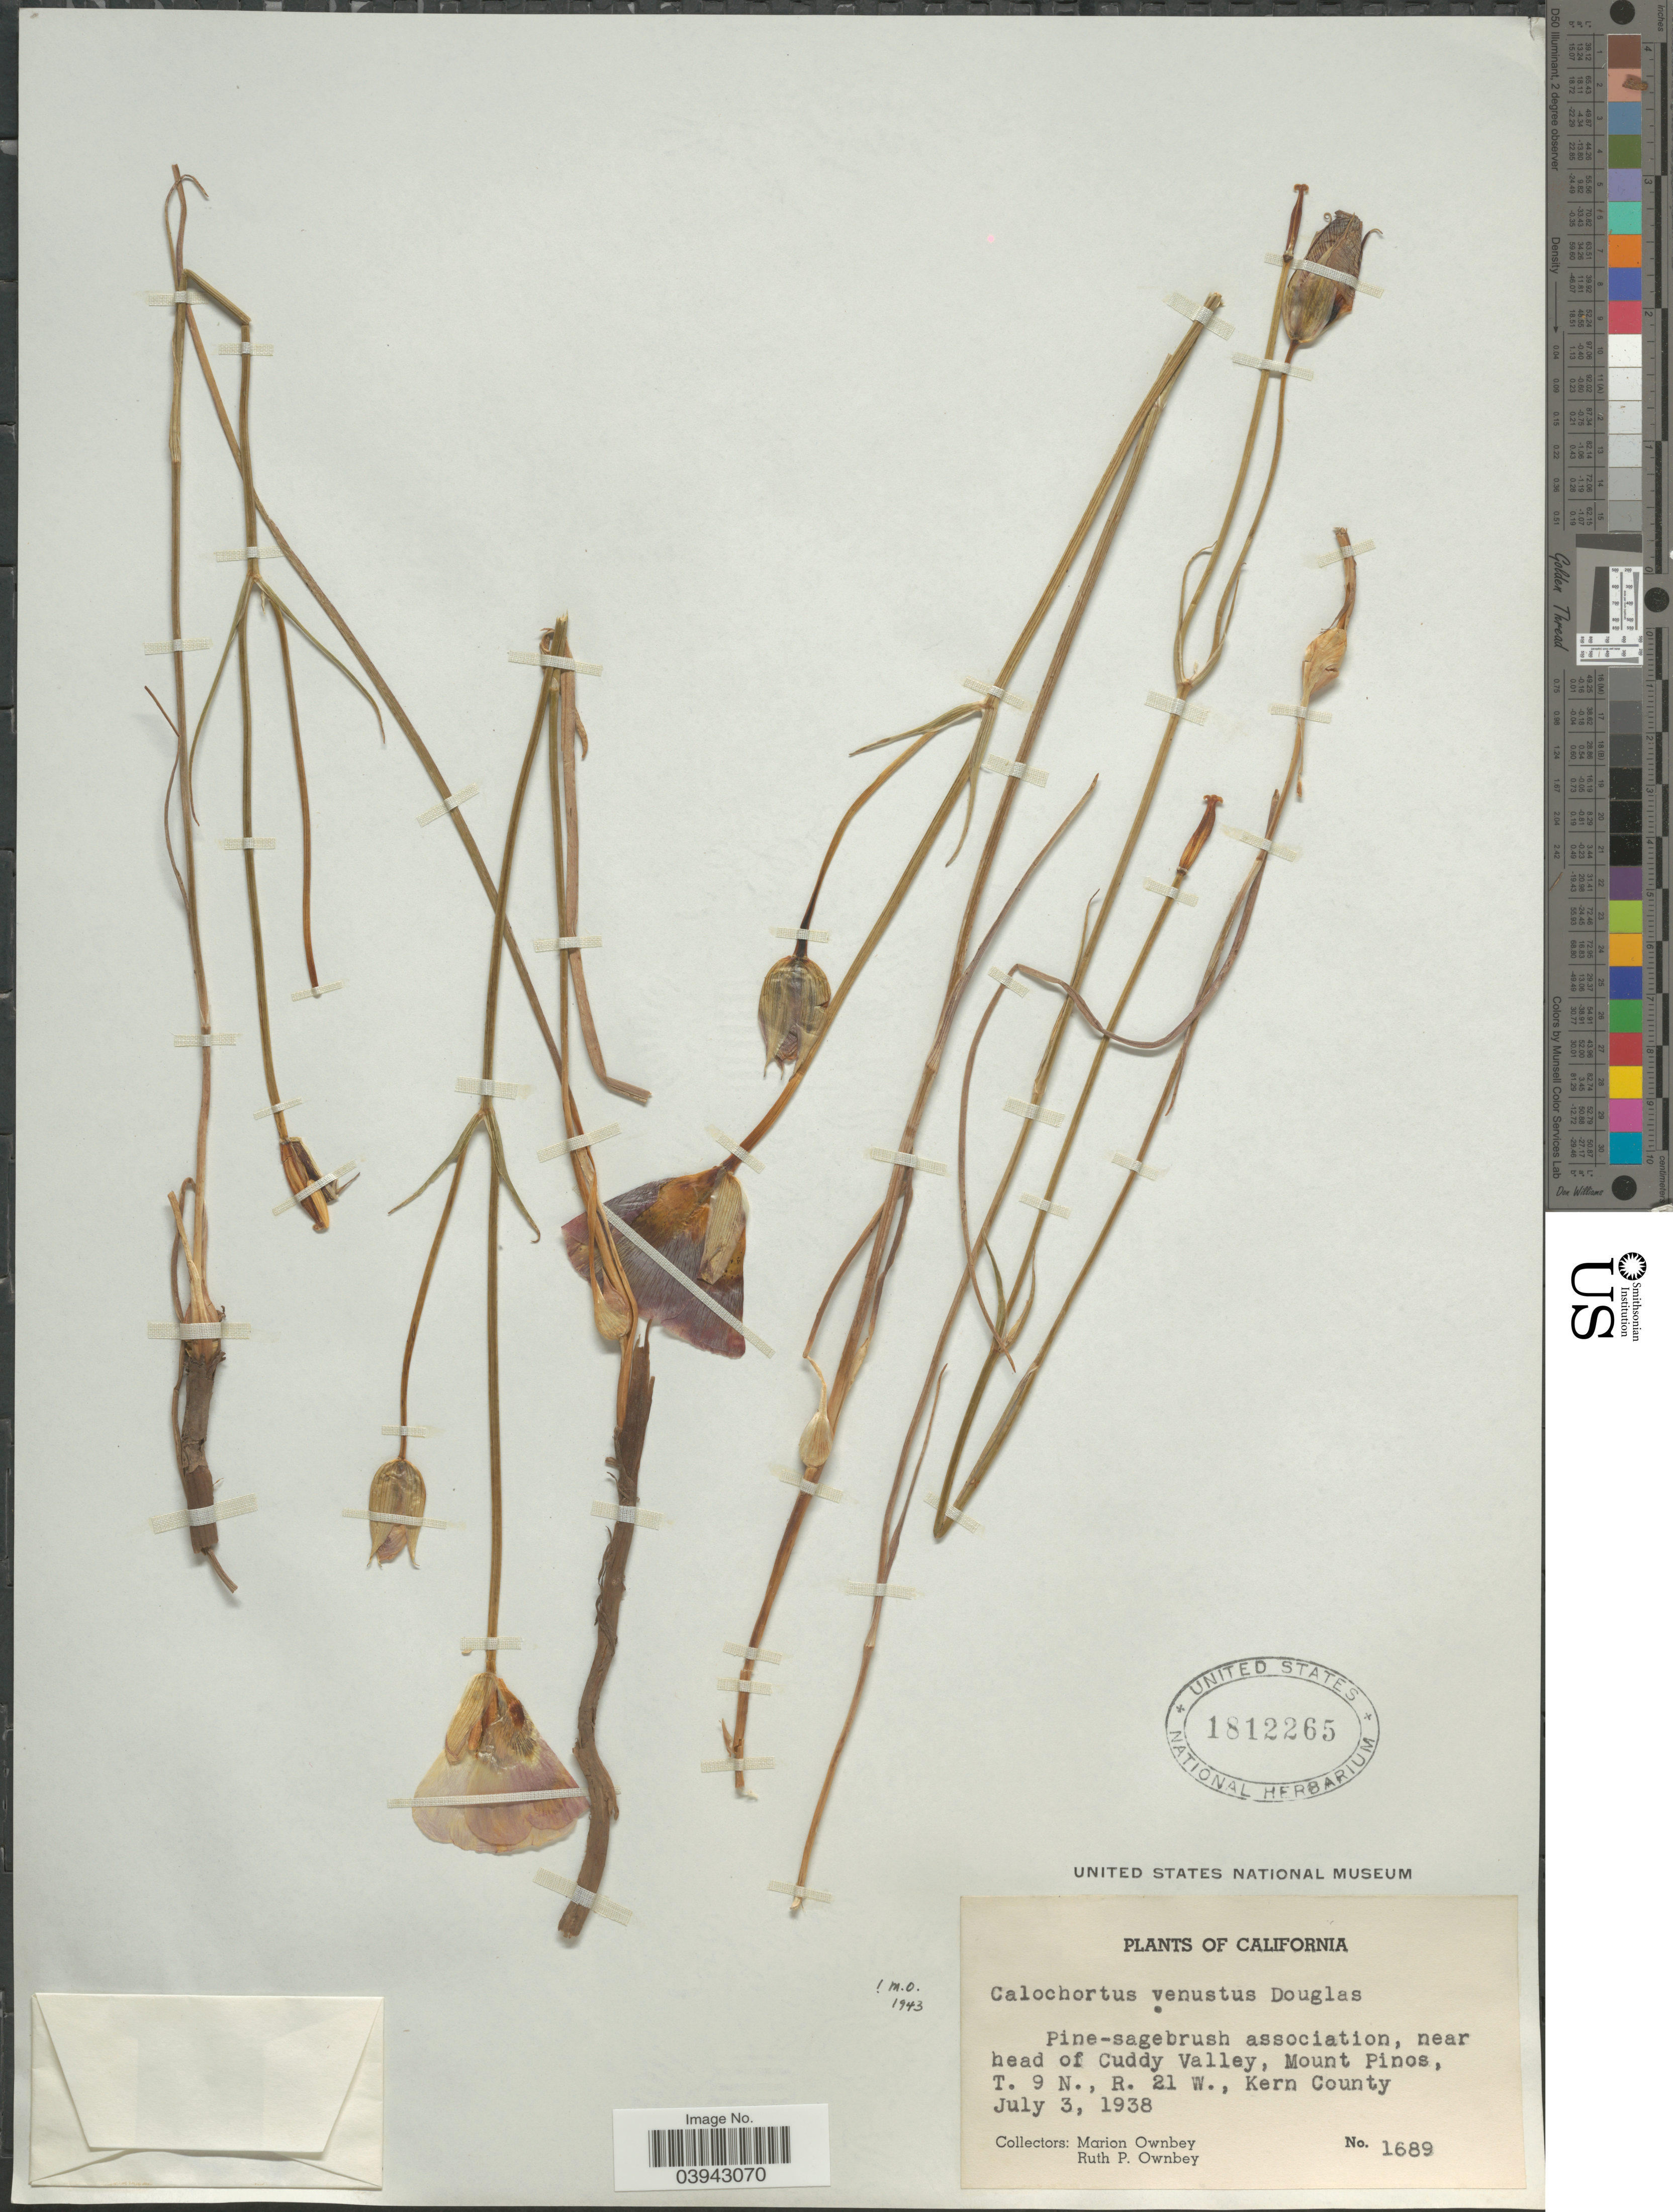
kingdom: Plantae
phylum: Tracheophyta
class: Liliopsida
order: Liliales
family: Liliaceae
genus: Calochortus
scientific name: Calochortus venustus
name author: Douglas ex Benth.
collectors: M. Ownbey & R. Ownbey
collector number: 1689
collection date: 1938-07-03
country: United States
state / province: California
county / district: Kern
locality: Near head of Cuddy Valley, Mount Pinos, T. 9 N., R. 21 W., Kern County.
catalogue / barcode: US 1812265